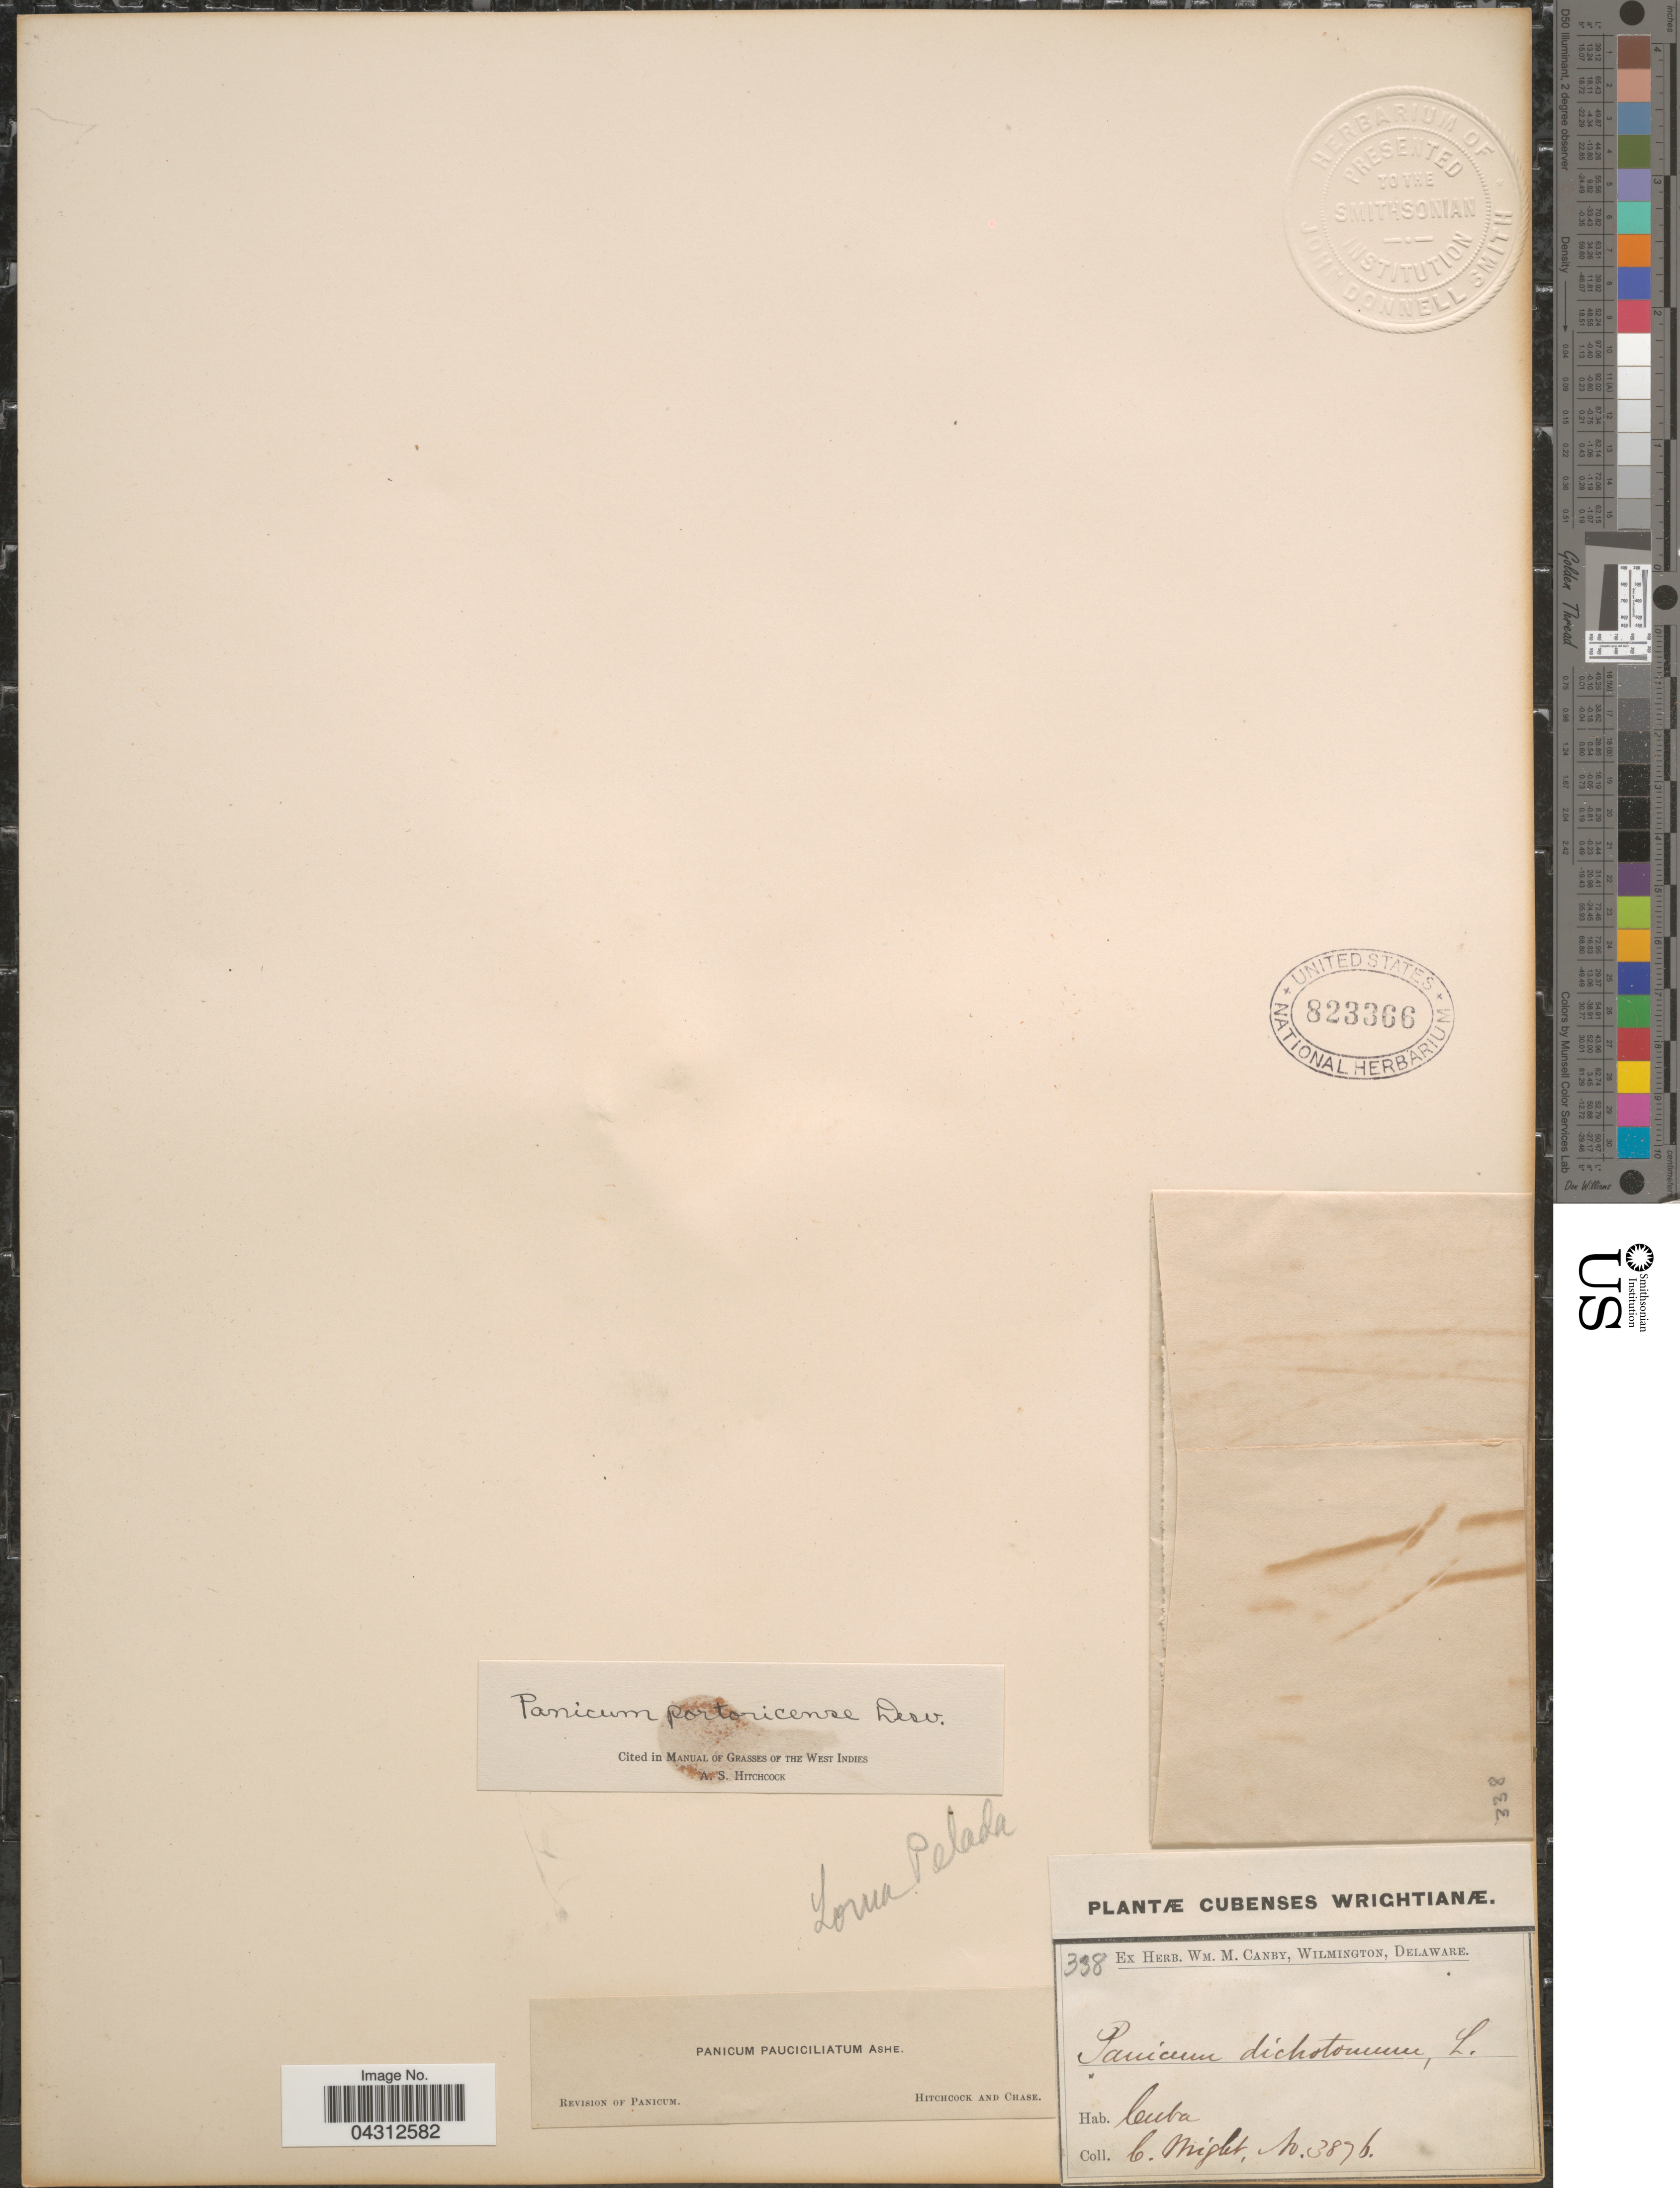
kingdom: Plantae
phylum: Tracheophyta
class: Liliopsida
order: Poales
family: Poaceae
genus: Dichanthelium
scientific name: Dichanthelium portoricense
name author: (Desv. ex Ham.) B.F. Hansen & Wunderlin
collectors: C. Wight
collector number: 3876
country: Cuba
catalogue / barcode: US 823366